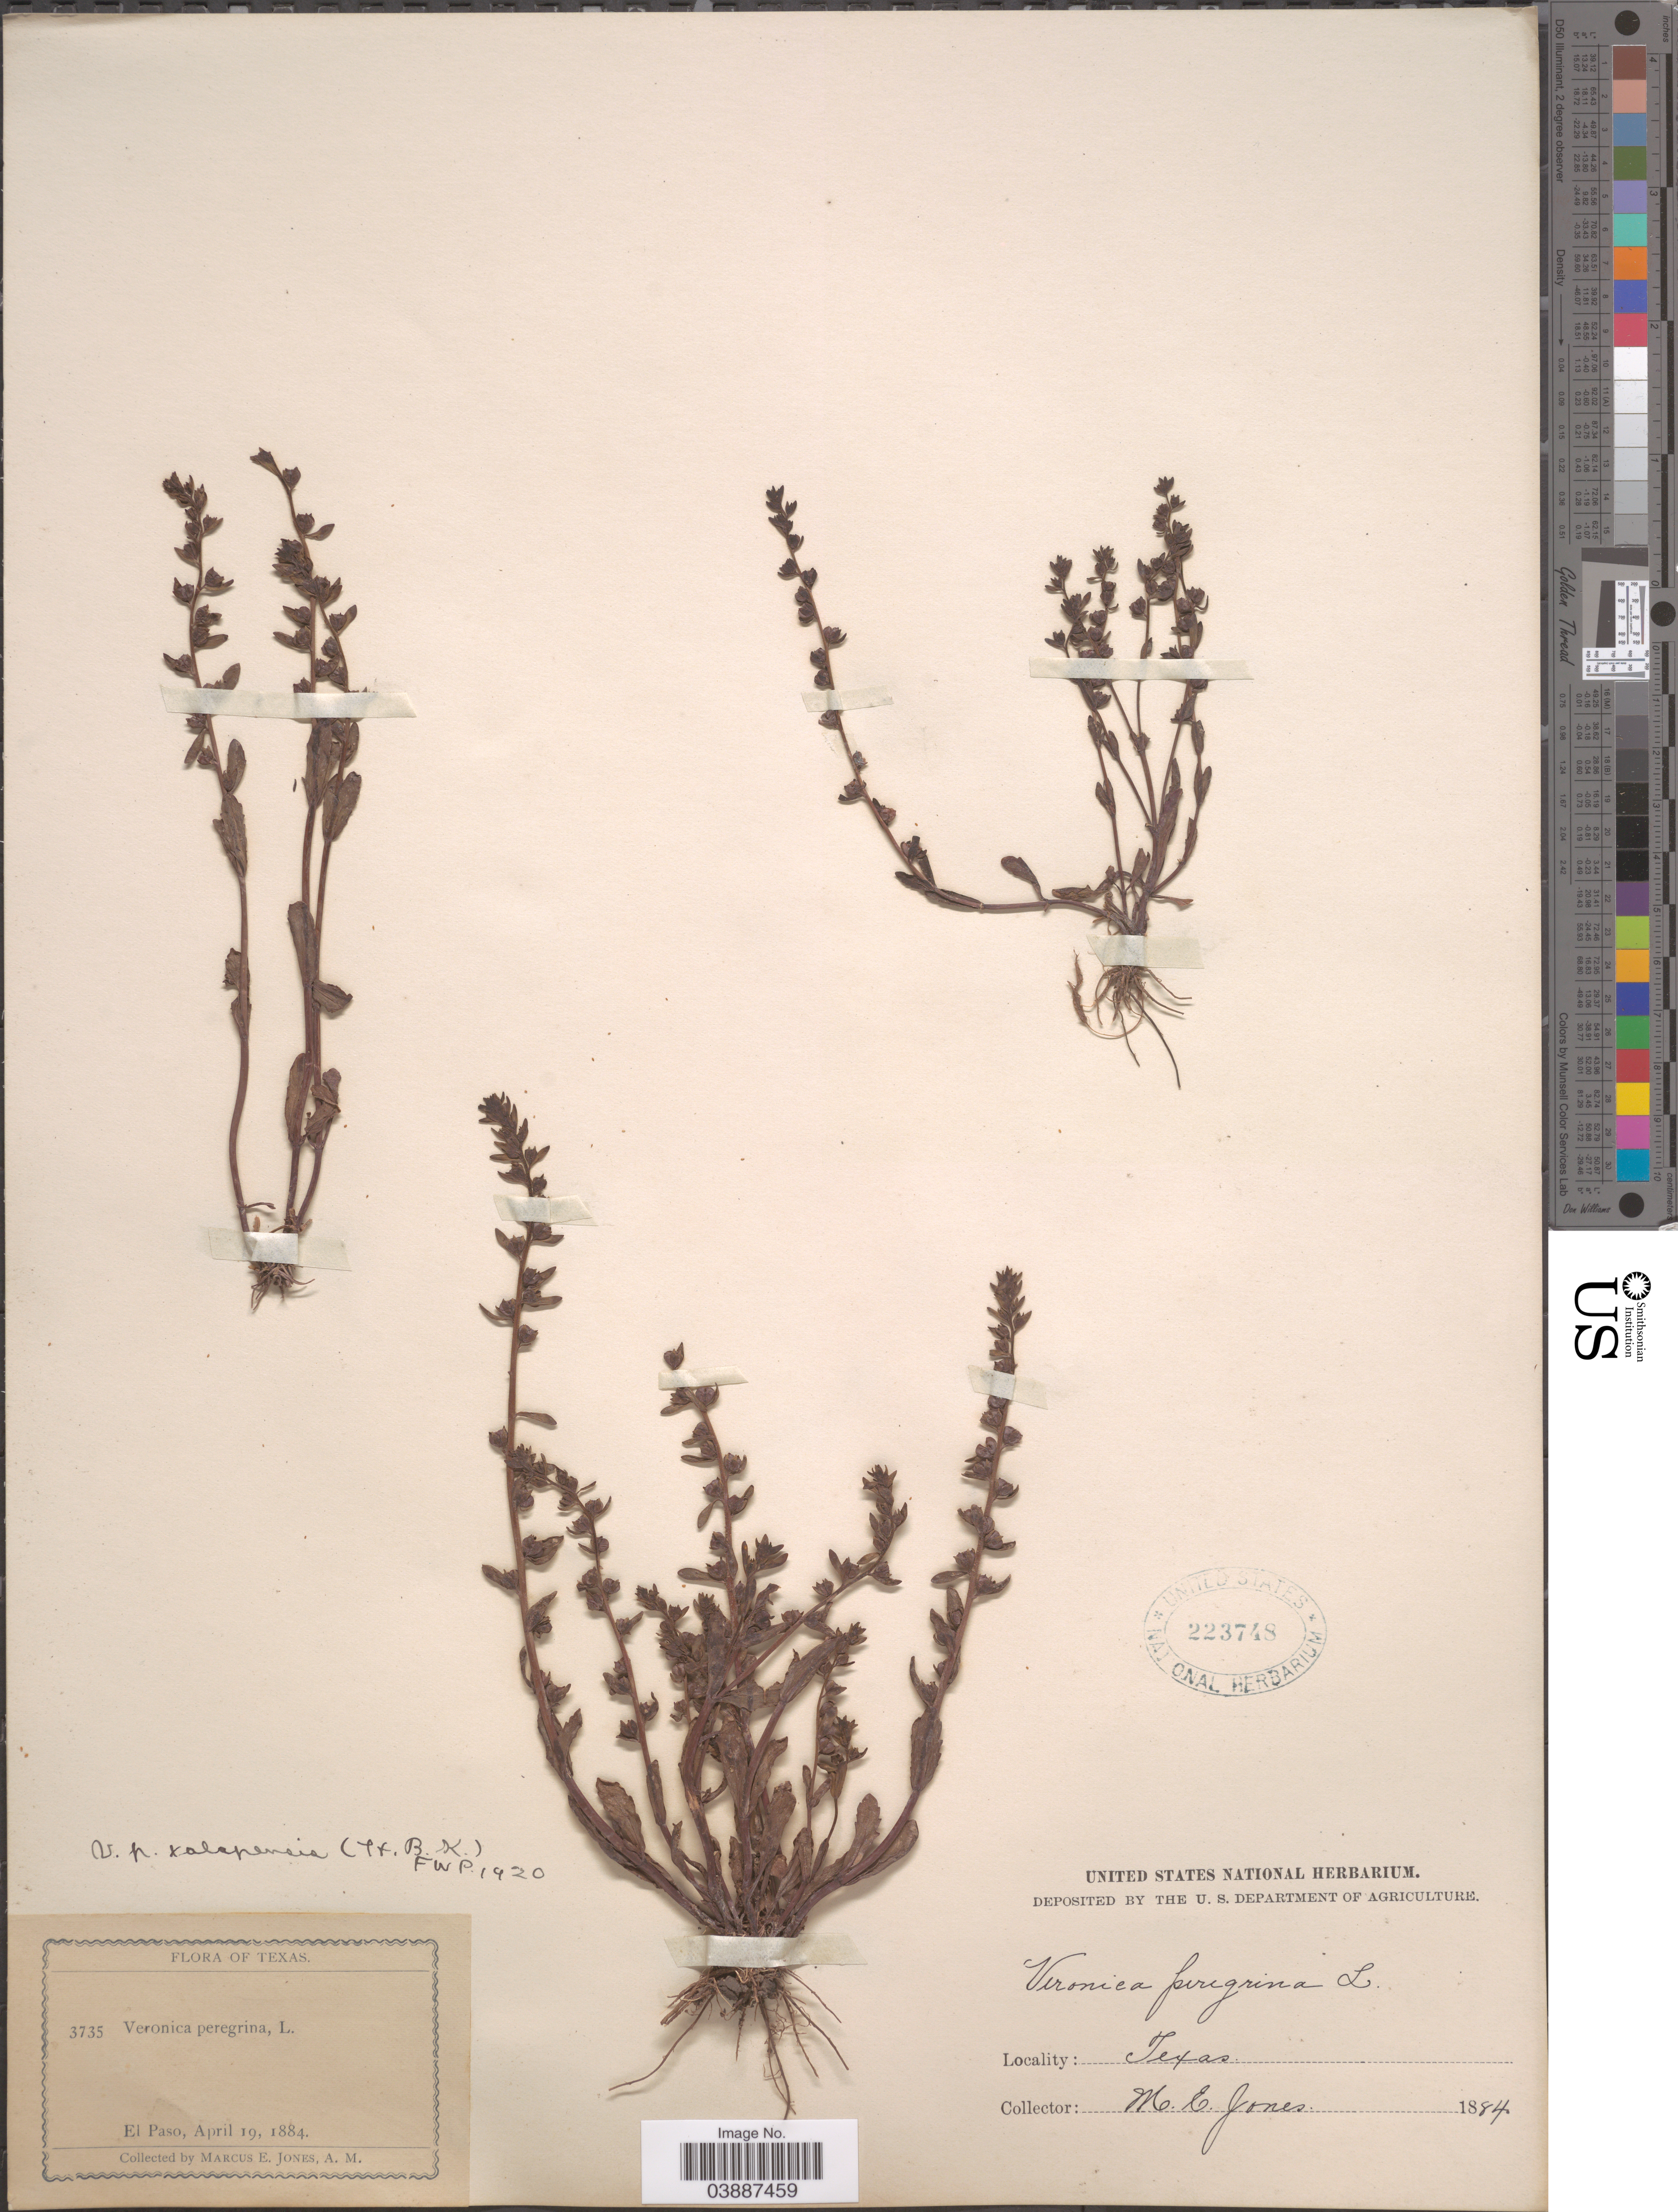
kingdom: Plantae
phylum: Tracheophyta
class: Magnoliopsida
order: Lamiales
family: Plantaginaceae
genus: Veronica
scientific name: Veronica peregrina var. xalapensis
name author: Kunth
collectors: M. E. Jones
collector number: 3735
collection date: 1884-04-19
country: United States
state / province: Texas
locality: El Paso.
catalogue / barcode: US 223748